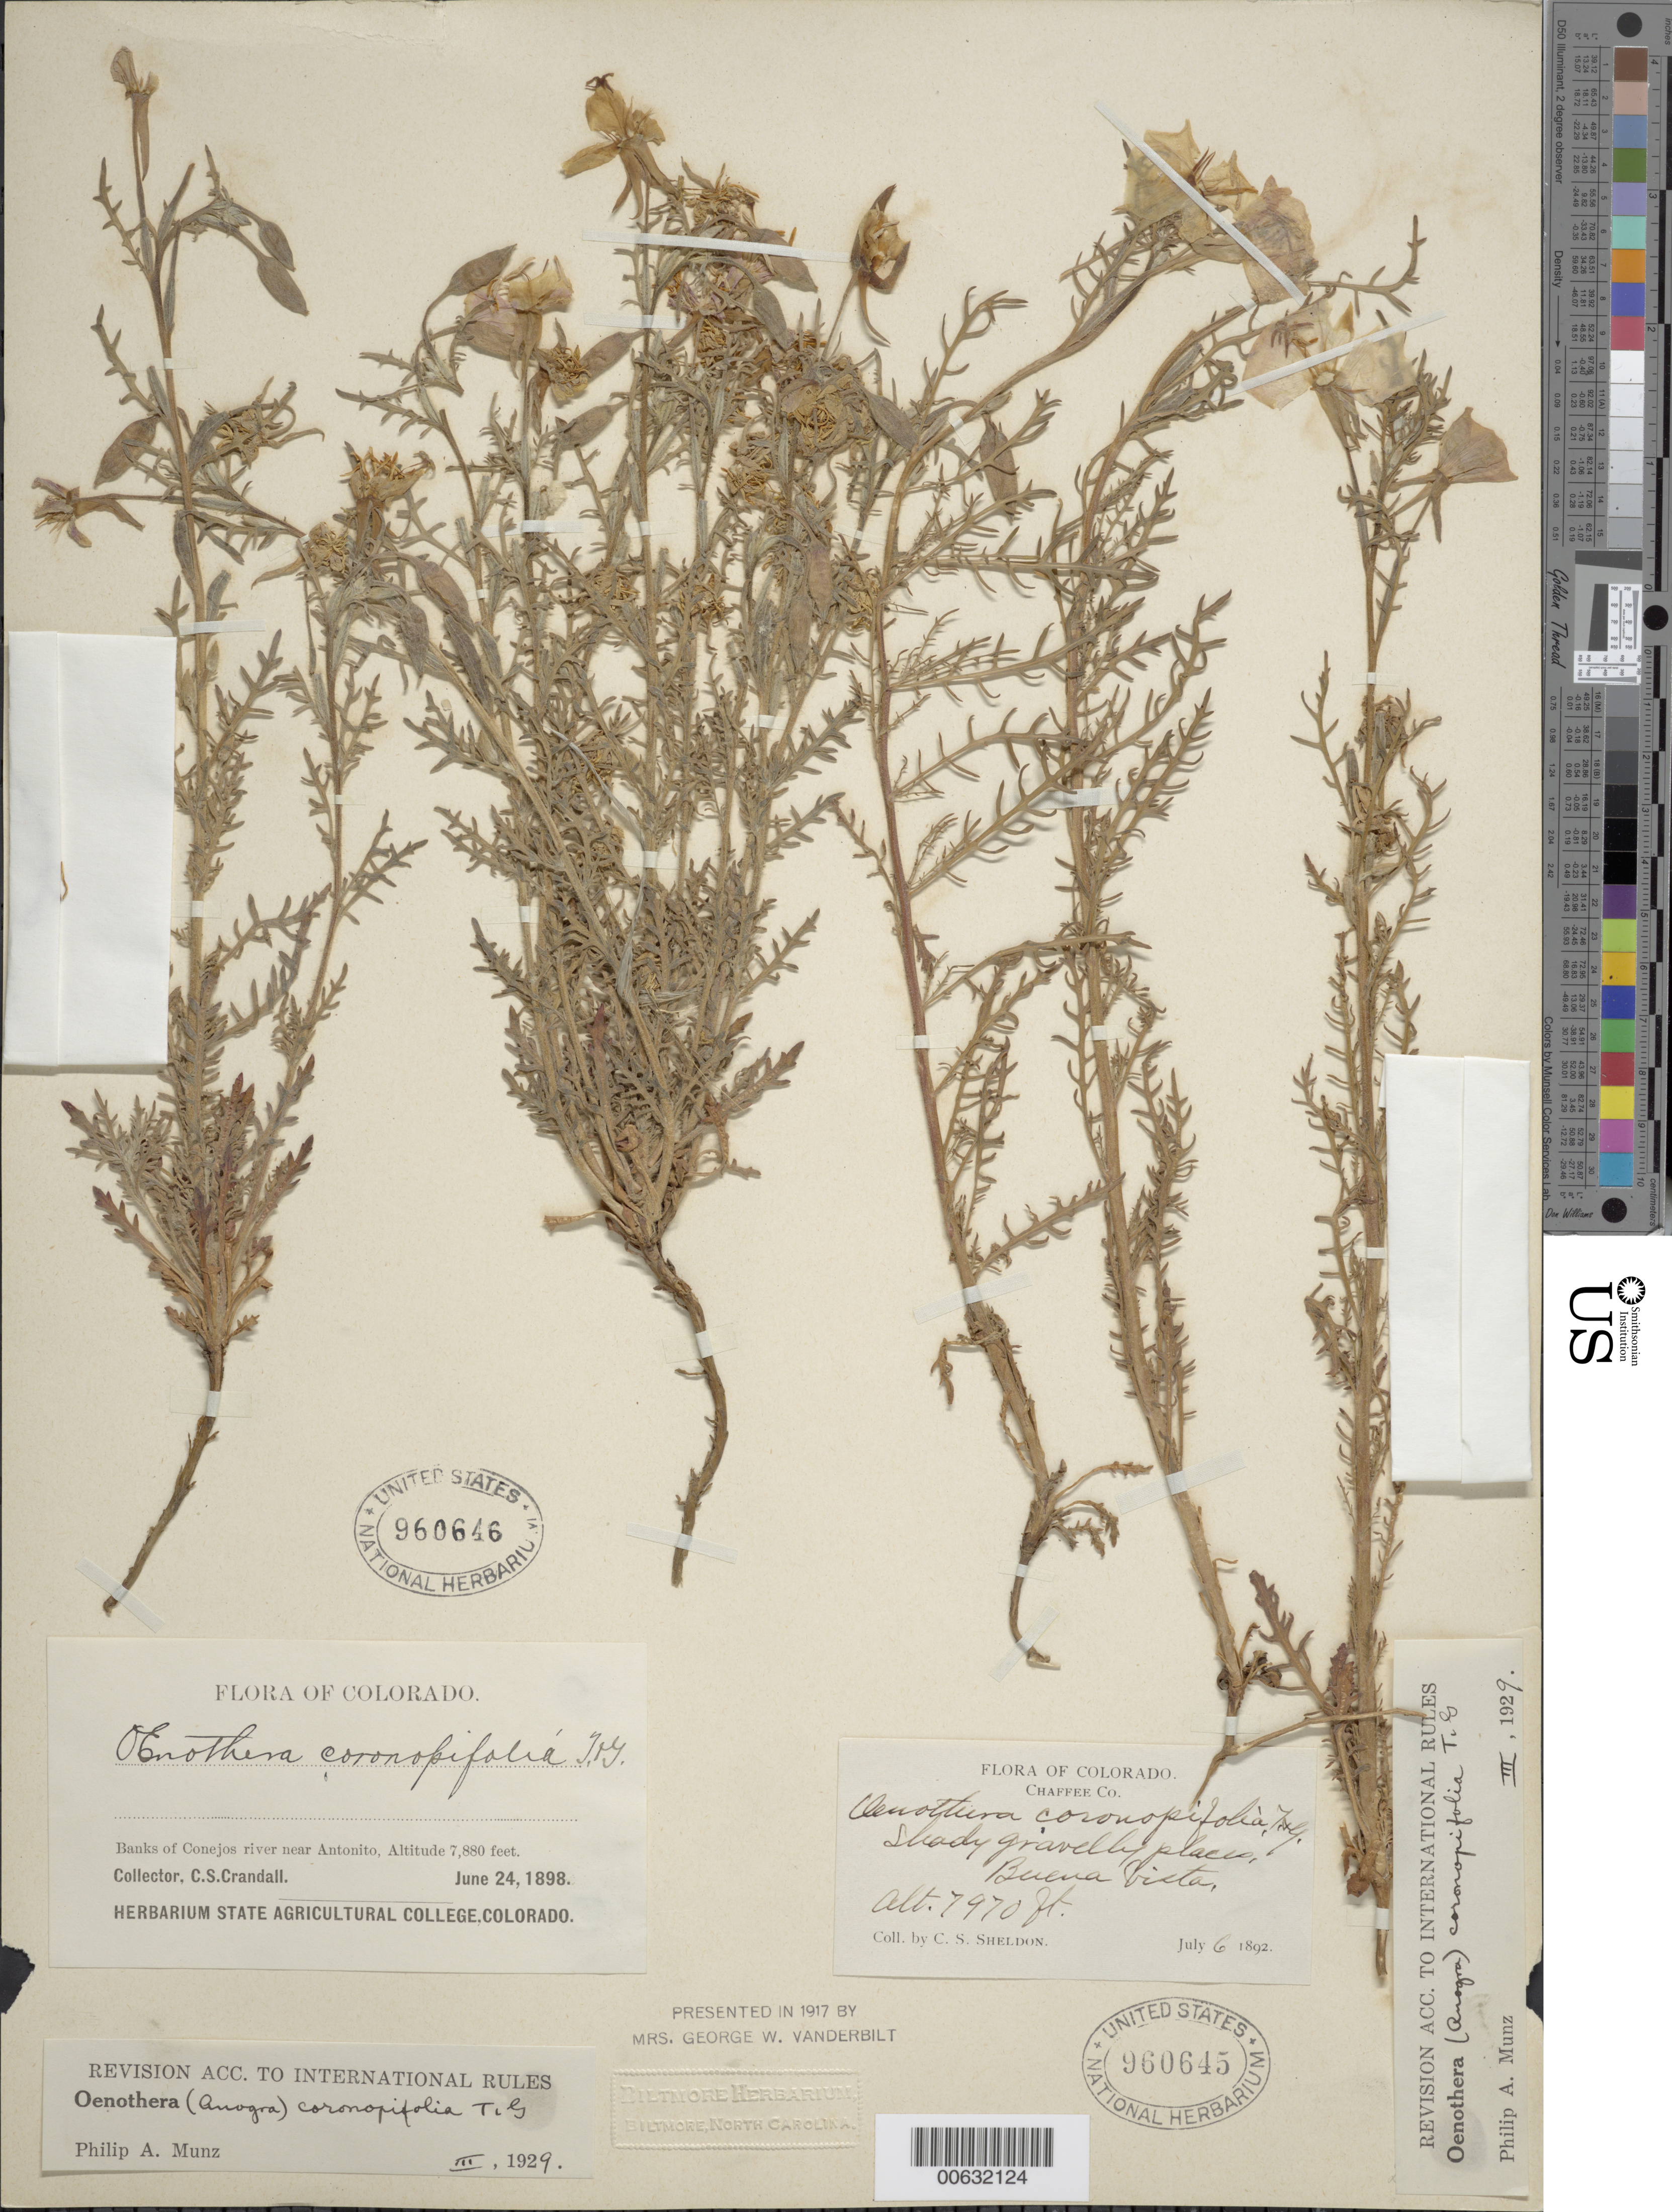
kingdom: Plantae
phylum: Tracheophyta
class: Magnoliopsida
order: Myrtales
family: Onagraceae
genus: Oenothera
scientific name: Oenothera coronopifolia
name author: Torr. & A. Gray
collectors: C. S. Sheldon & C. Crandall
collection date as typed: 06 Jul 1892 and 24 Jun 1898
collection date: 1892-07-06,1898-06-24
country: United States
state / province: Colorado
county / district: Chaffee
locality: Buena Vista and banks of Conejos River near Antonito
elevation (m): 2402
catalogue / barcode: US 960645